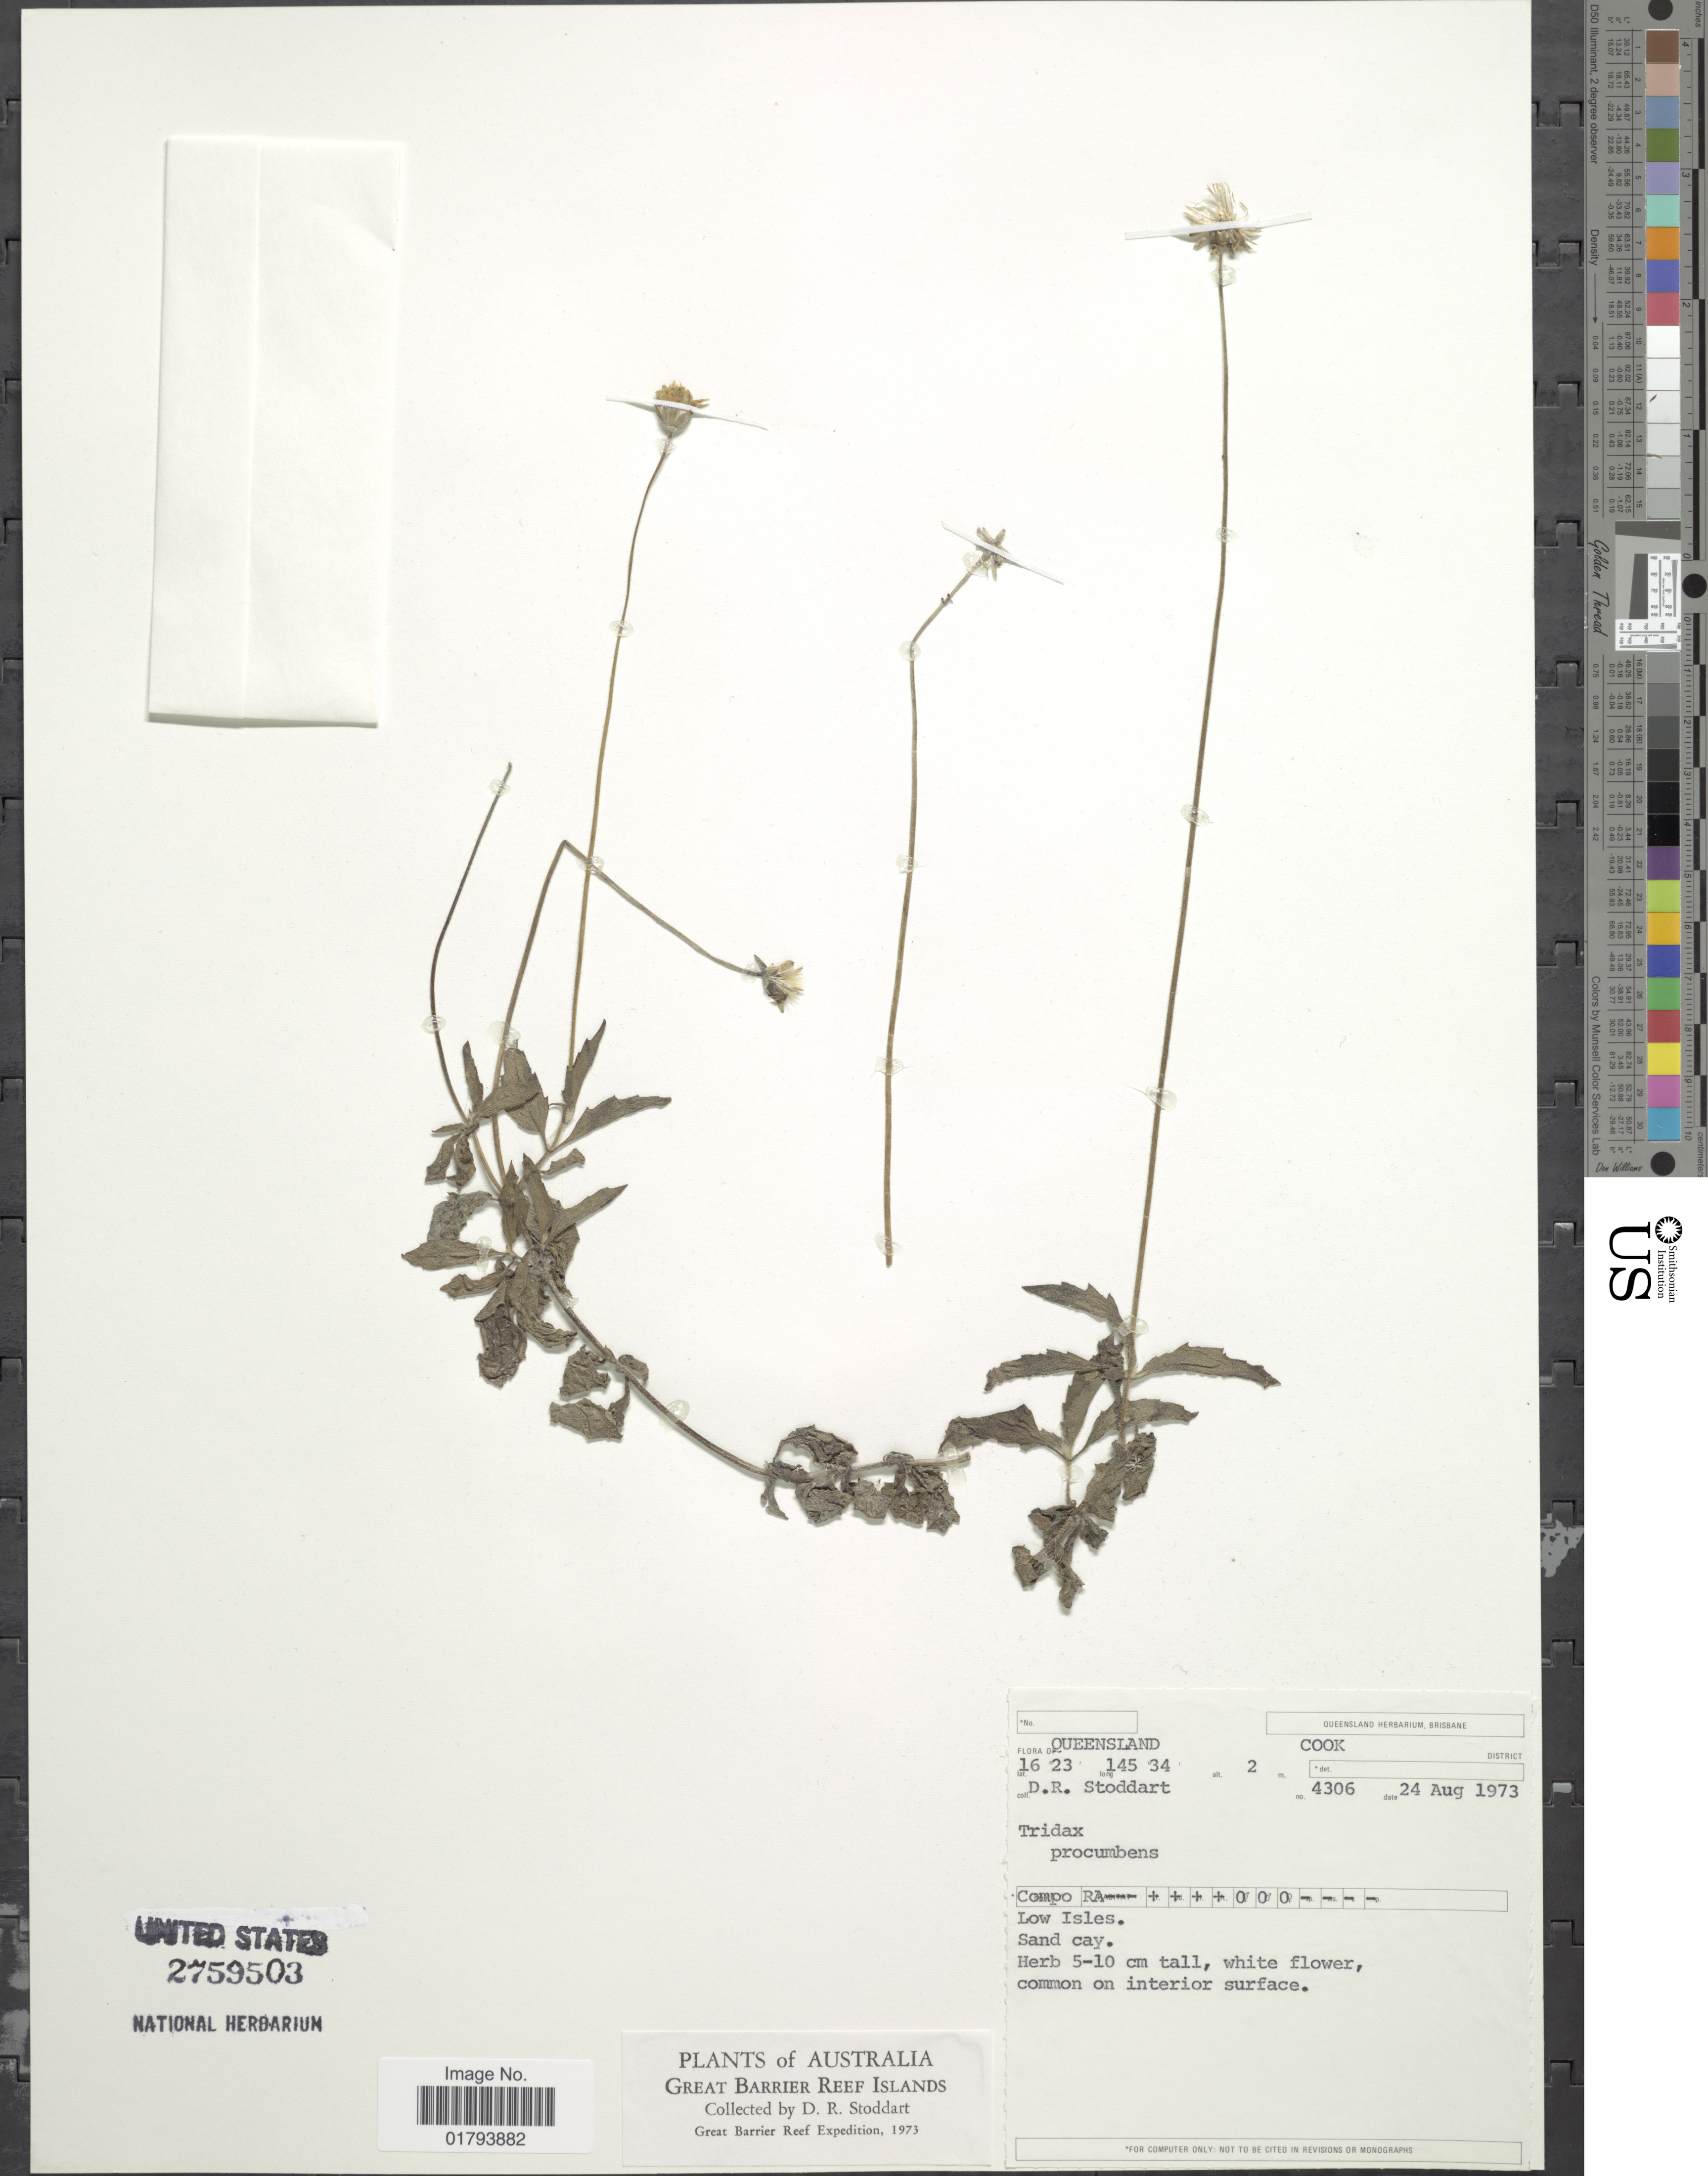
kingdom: Plantae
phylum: Tracheophyta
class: Magnoliopsida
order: Asterales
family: Asteraceae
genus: Tridax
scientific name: Tridax procumbens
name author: L.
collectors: D. R. Stoddart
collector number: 4306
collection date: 1973-08-24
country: Australia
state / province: Queensland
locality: Cook District, Low Isles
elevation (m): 2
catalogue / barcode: US 2759503